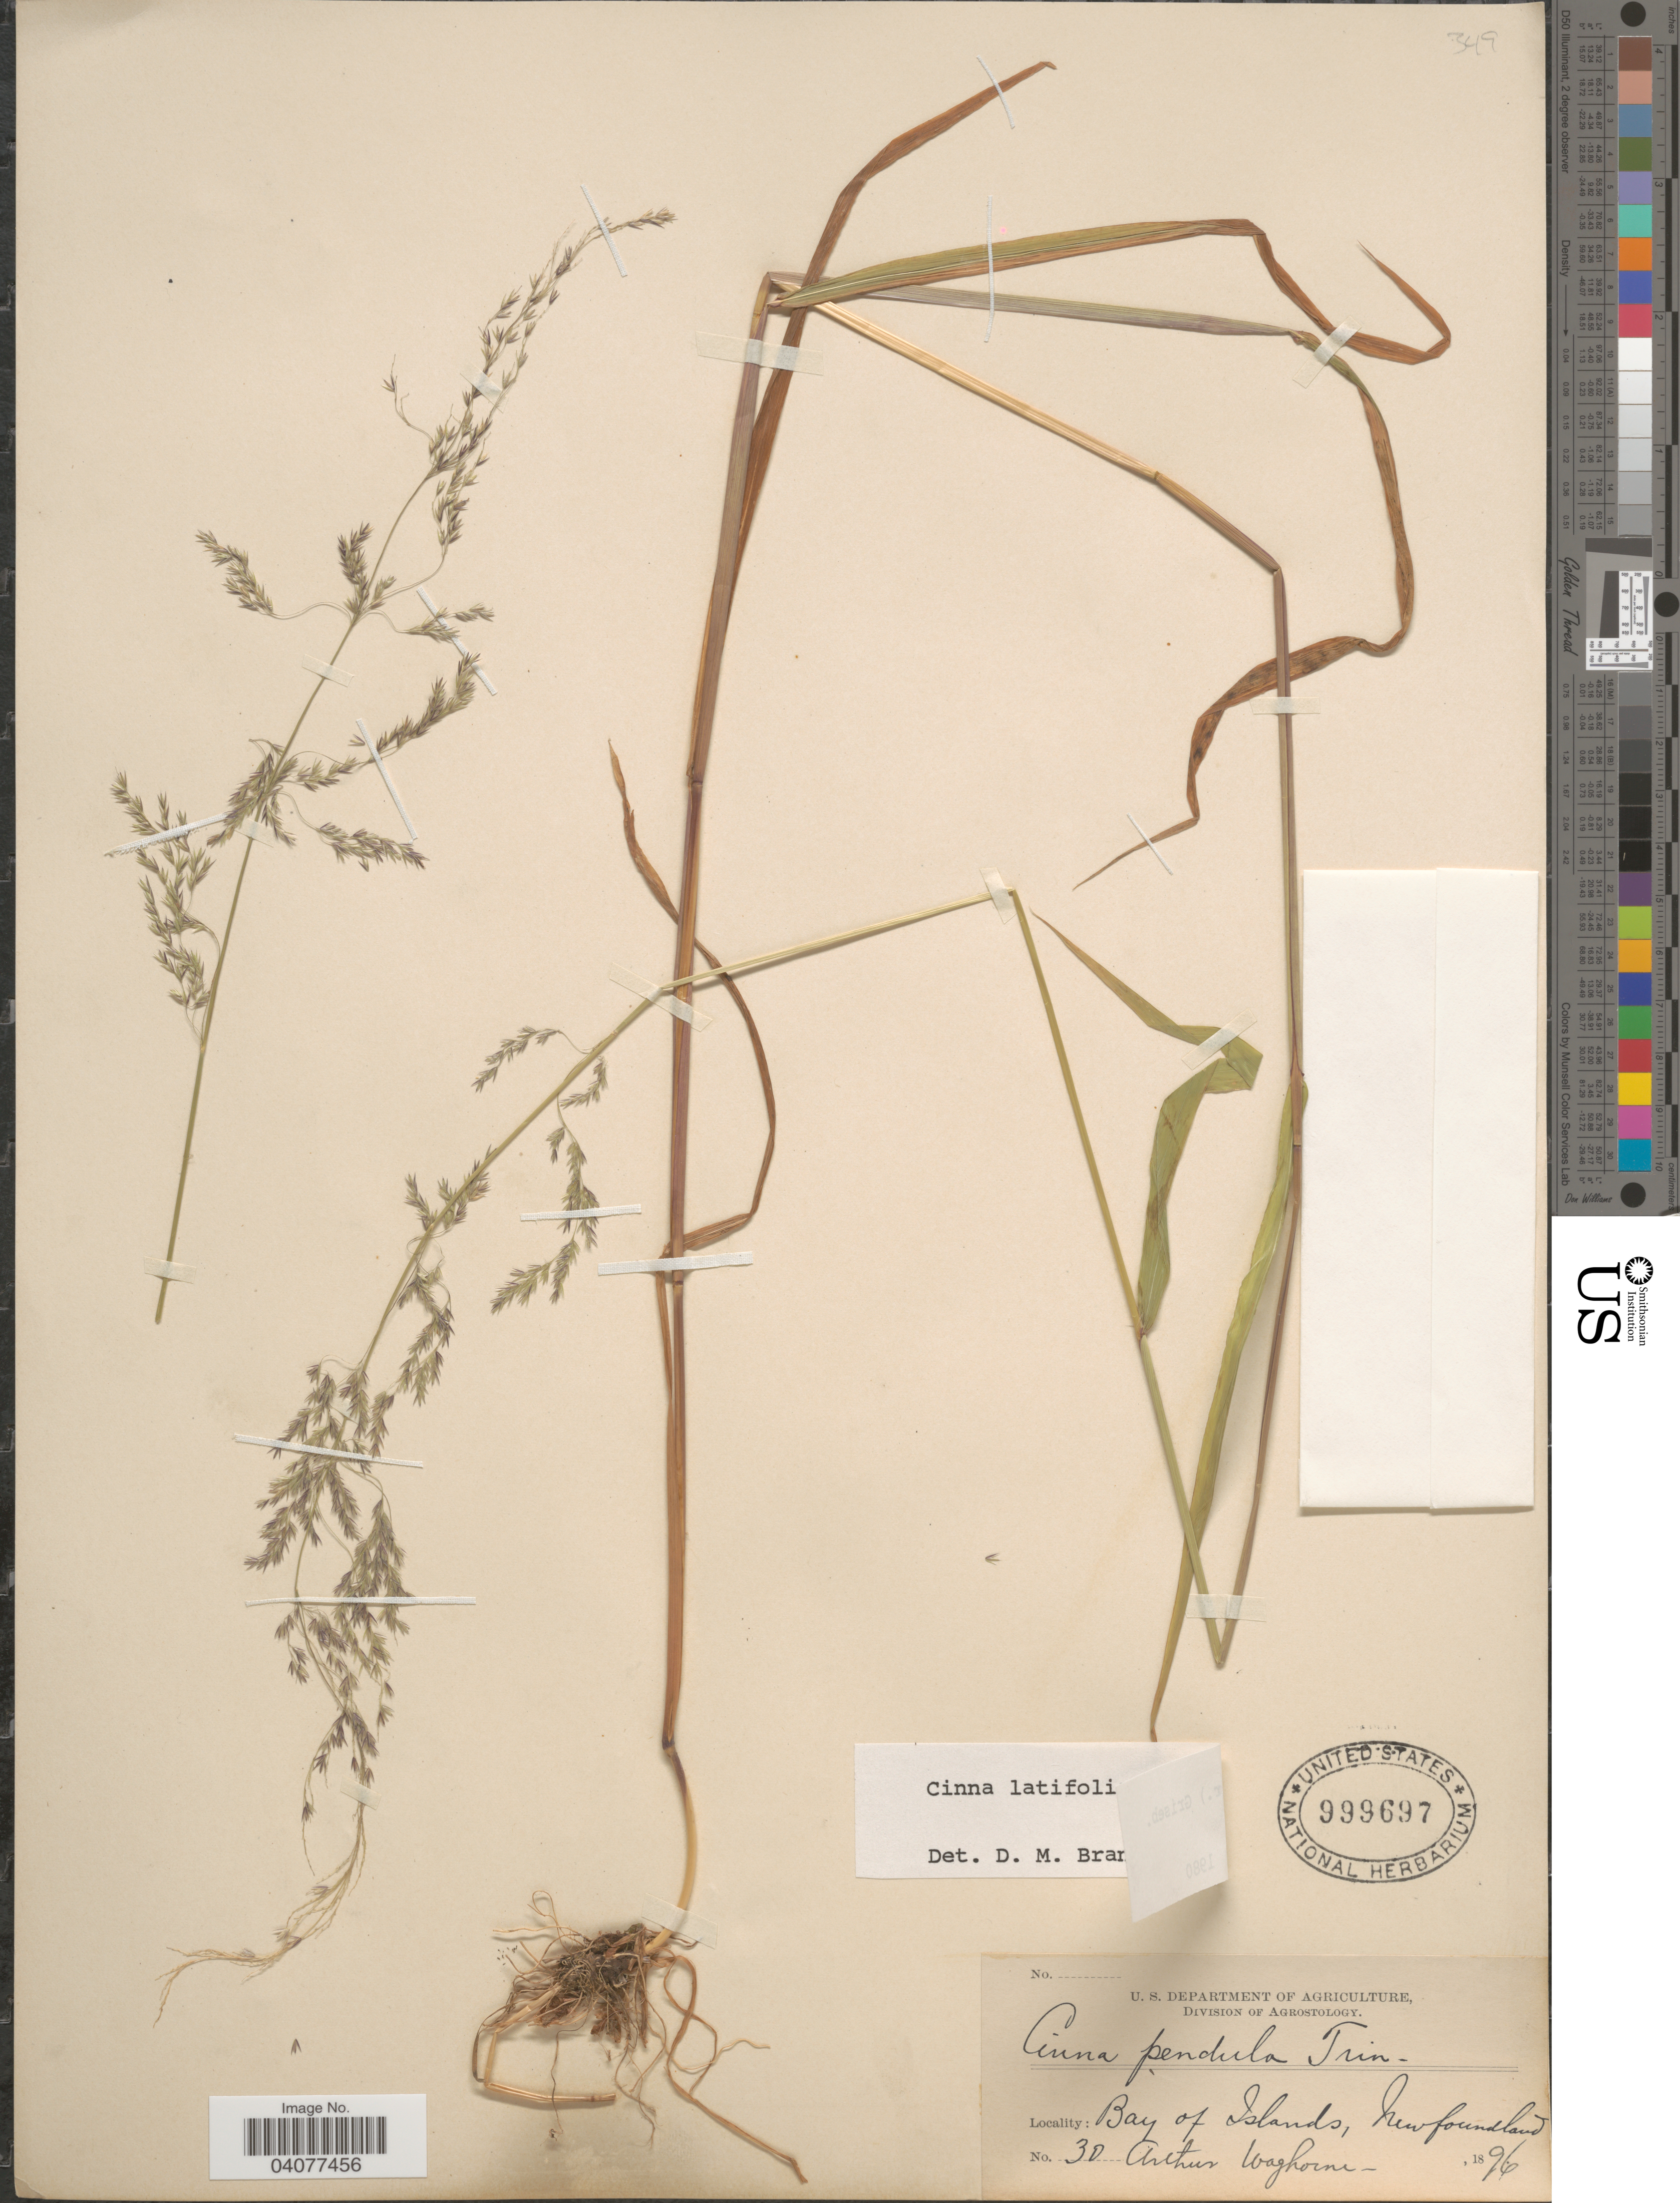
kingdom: Plantae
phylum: Tracheophyta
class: Liliopsida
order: Poales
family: Poaceae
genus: Cinna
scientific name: Cinna latifolia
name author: (Trevir. ex Goeppert) Griseb.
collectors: A. Waghorne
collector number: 30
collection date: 1896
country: Canada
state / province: Newfoundland and Labrador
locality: Bay of Islands.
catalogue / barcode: US 999697